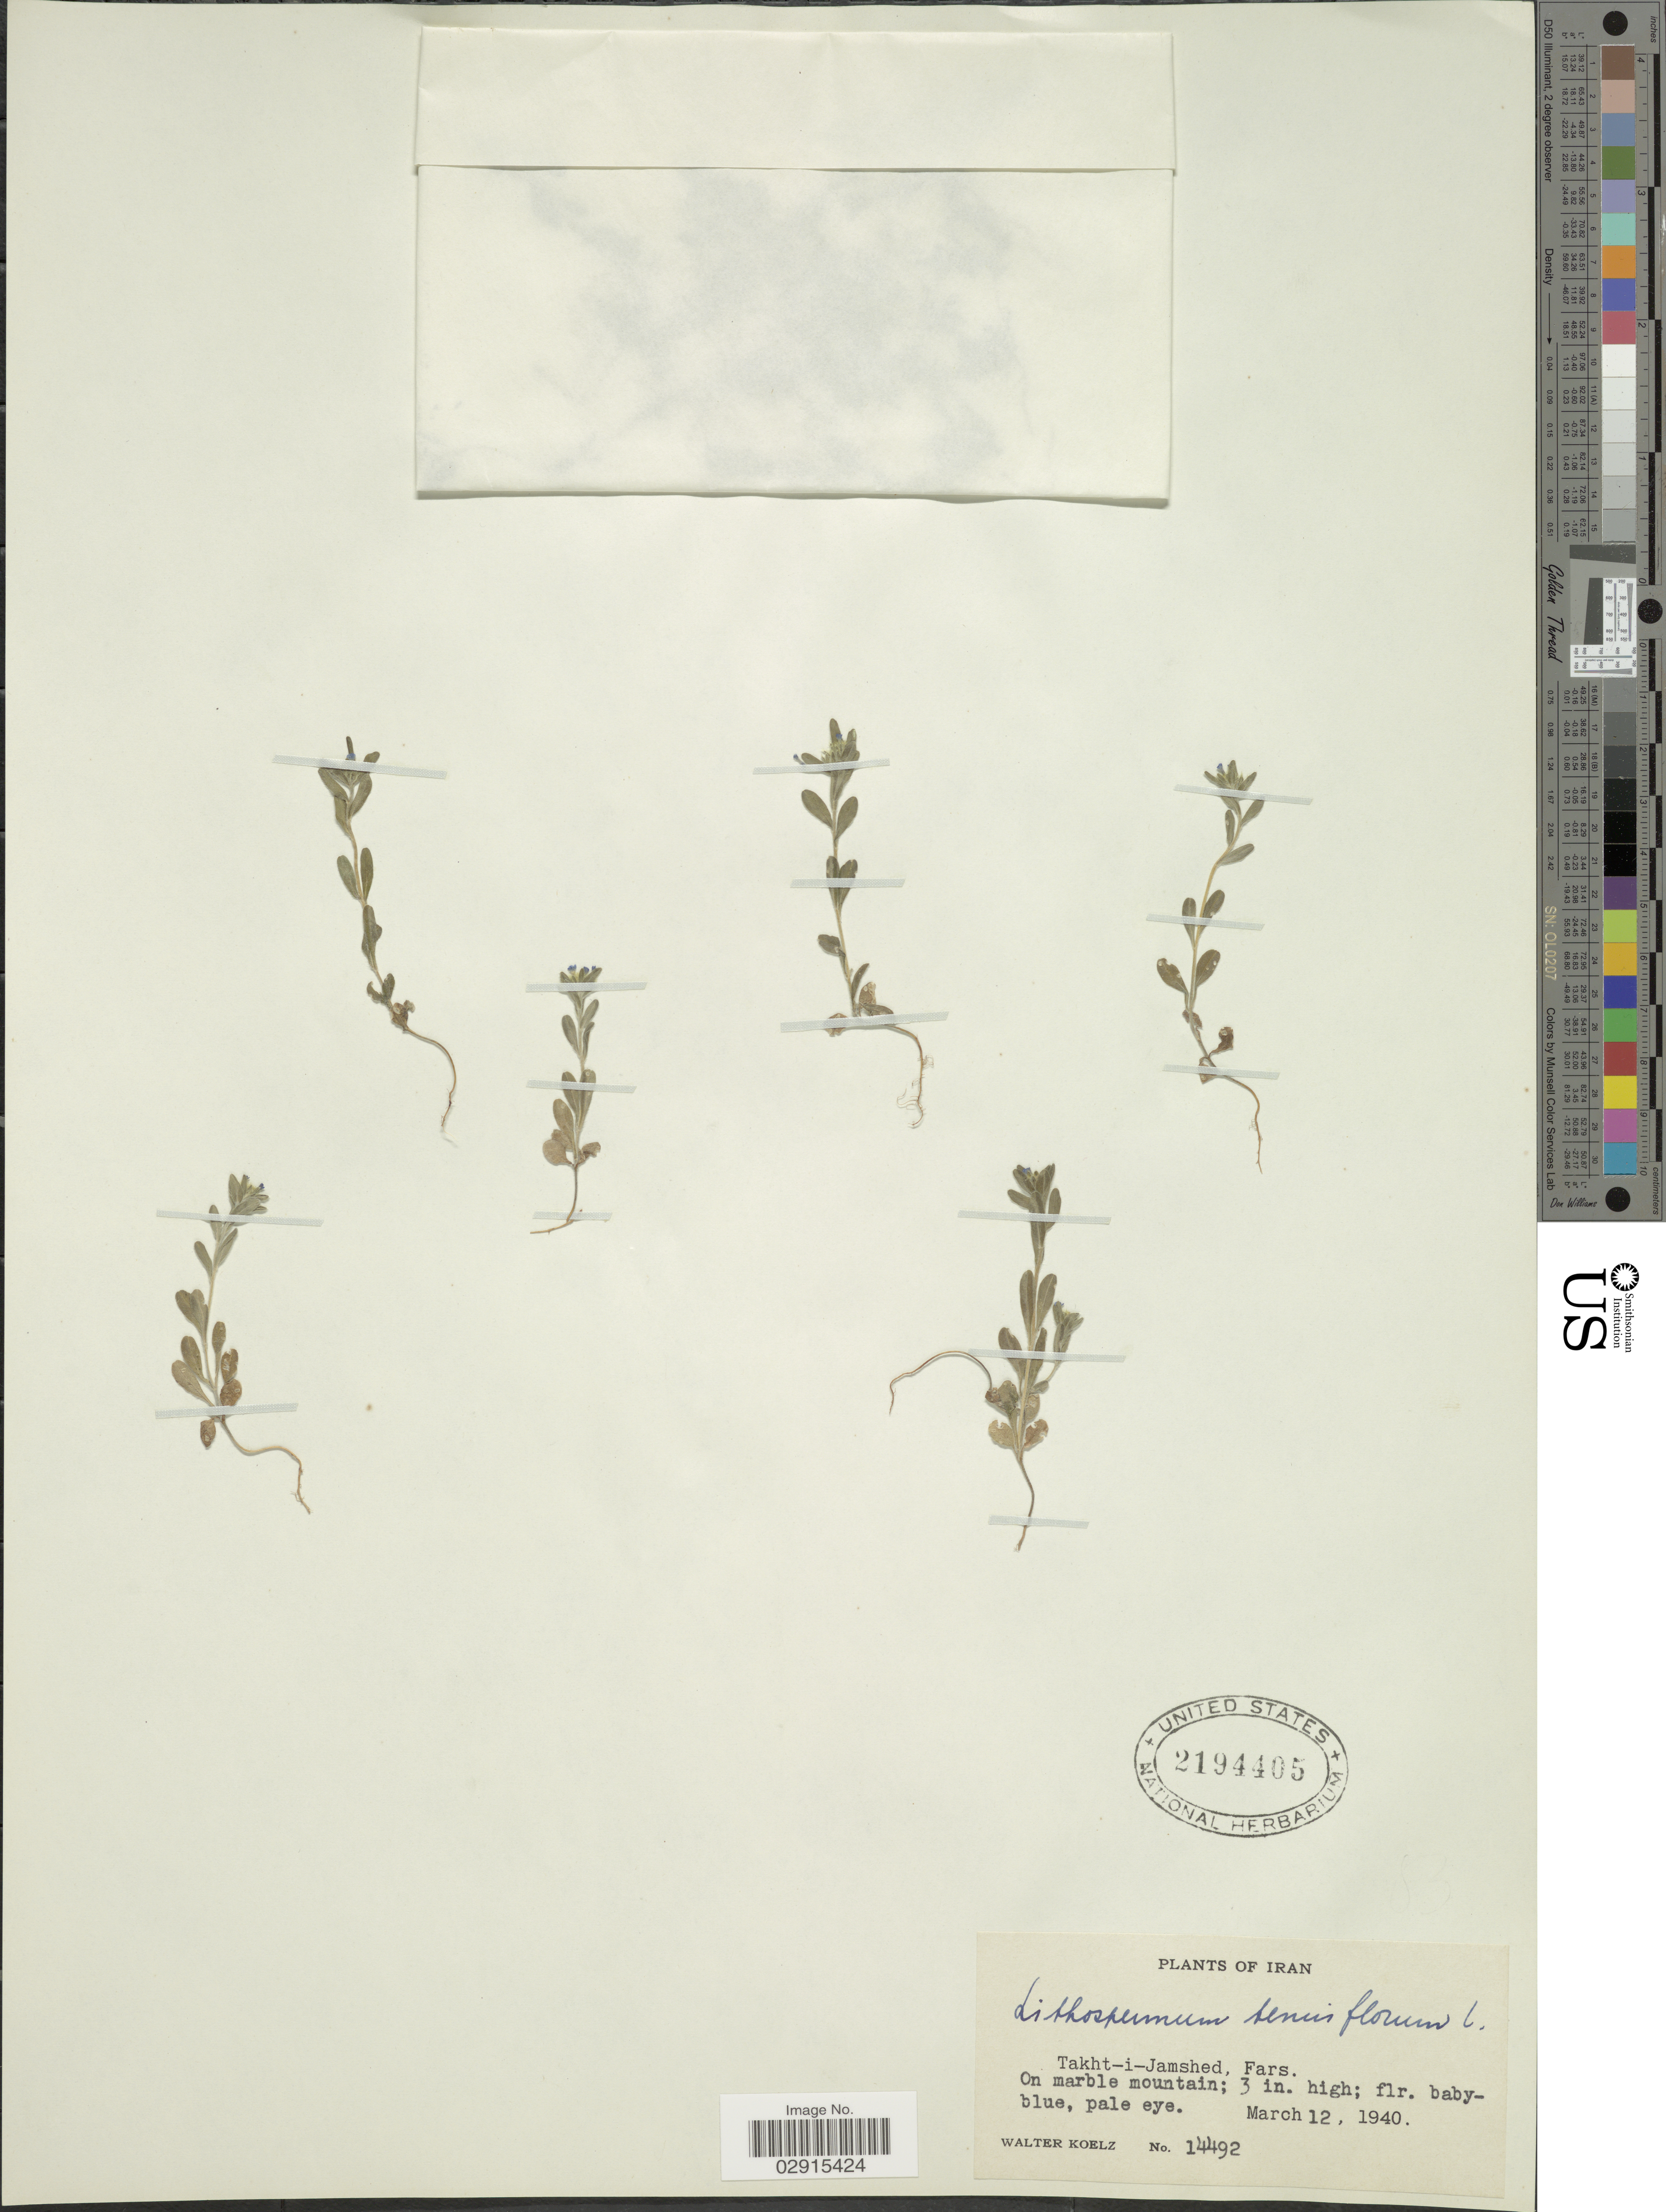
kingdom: Plantae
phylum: Tracheophyta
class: Magnoliopsida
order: Boraginales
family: Boraginaceae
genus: Lithospermum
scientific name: Lithospermum tenuiflorum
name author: L. f.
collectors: W. N. Koelz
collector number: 14492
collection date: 1940-03-12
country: Iran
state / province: Fars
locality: Takht-i-Jamshed, Fars. On marble mountain.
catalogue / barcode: US 2194405